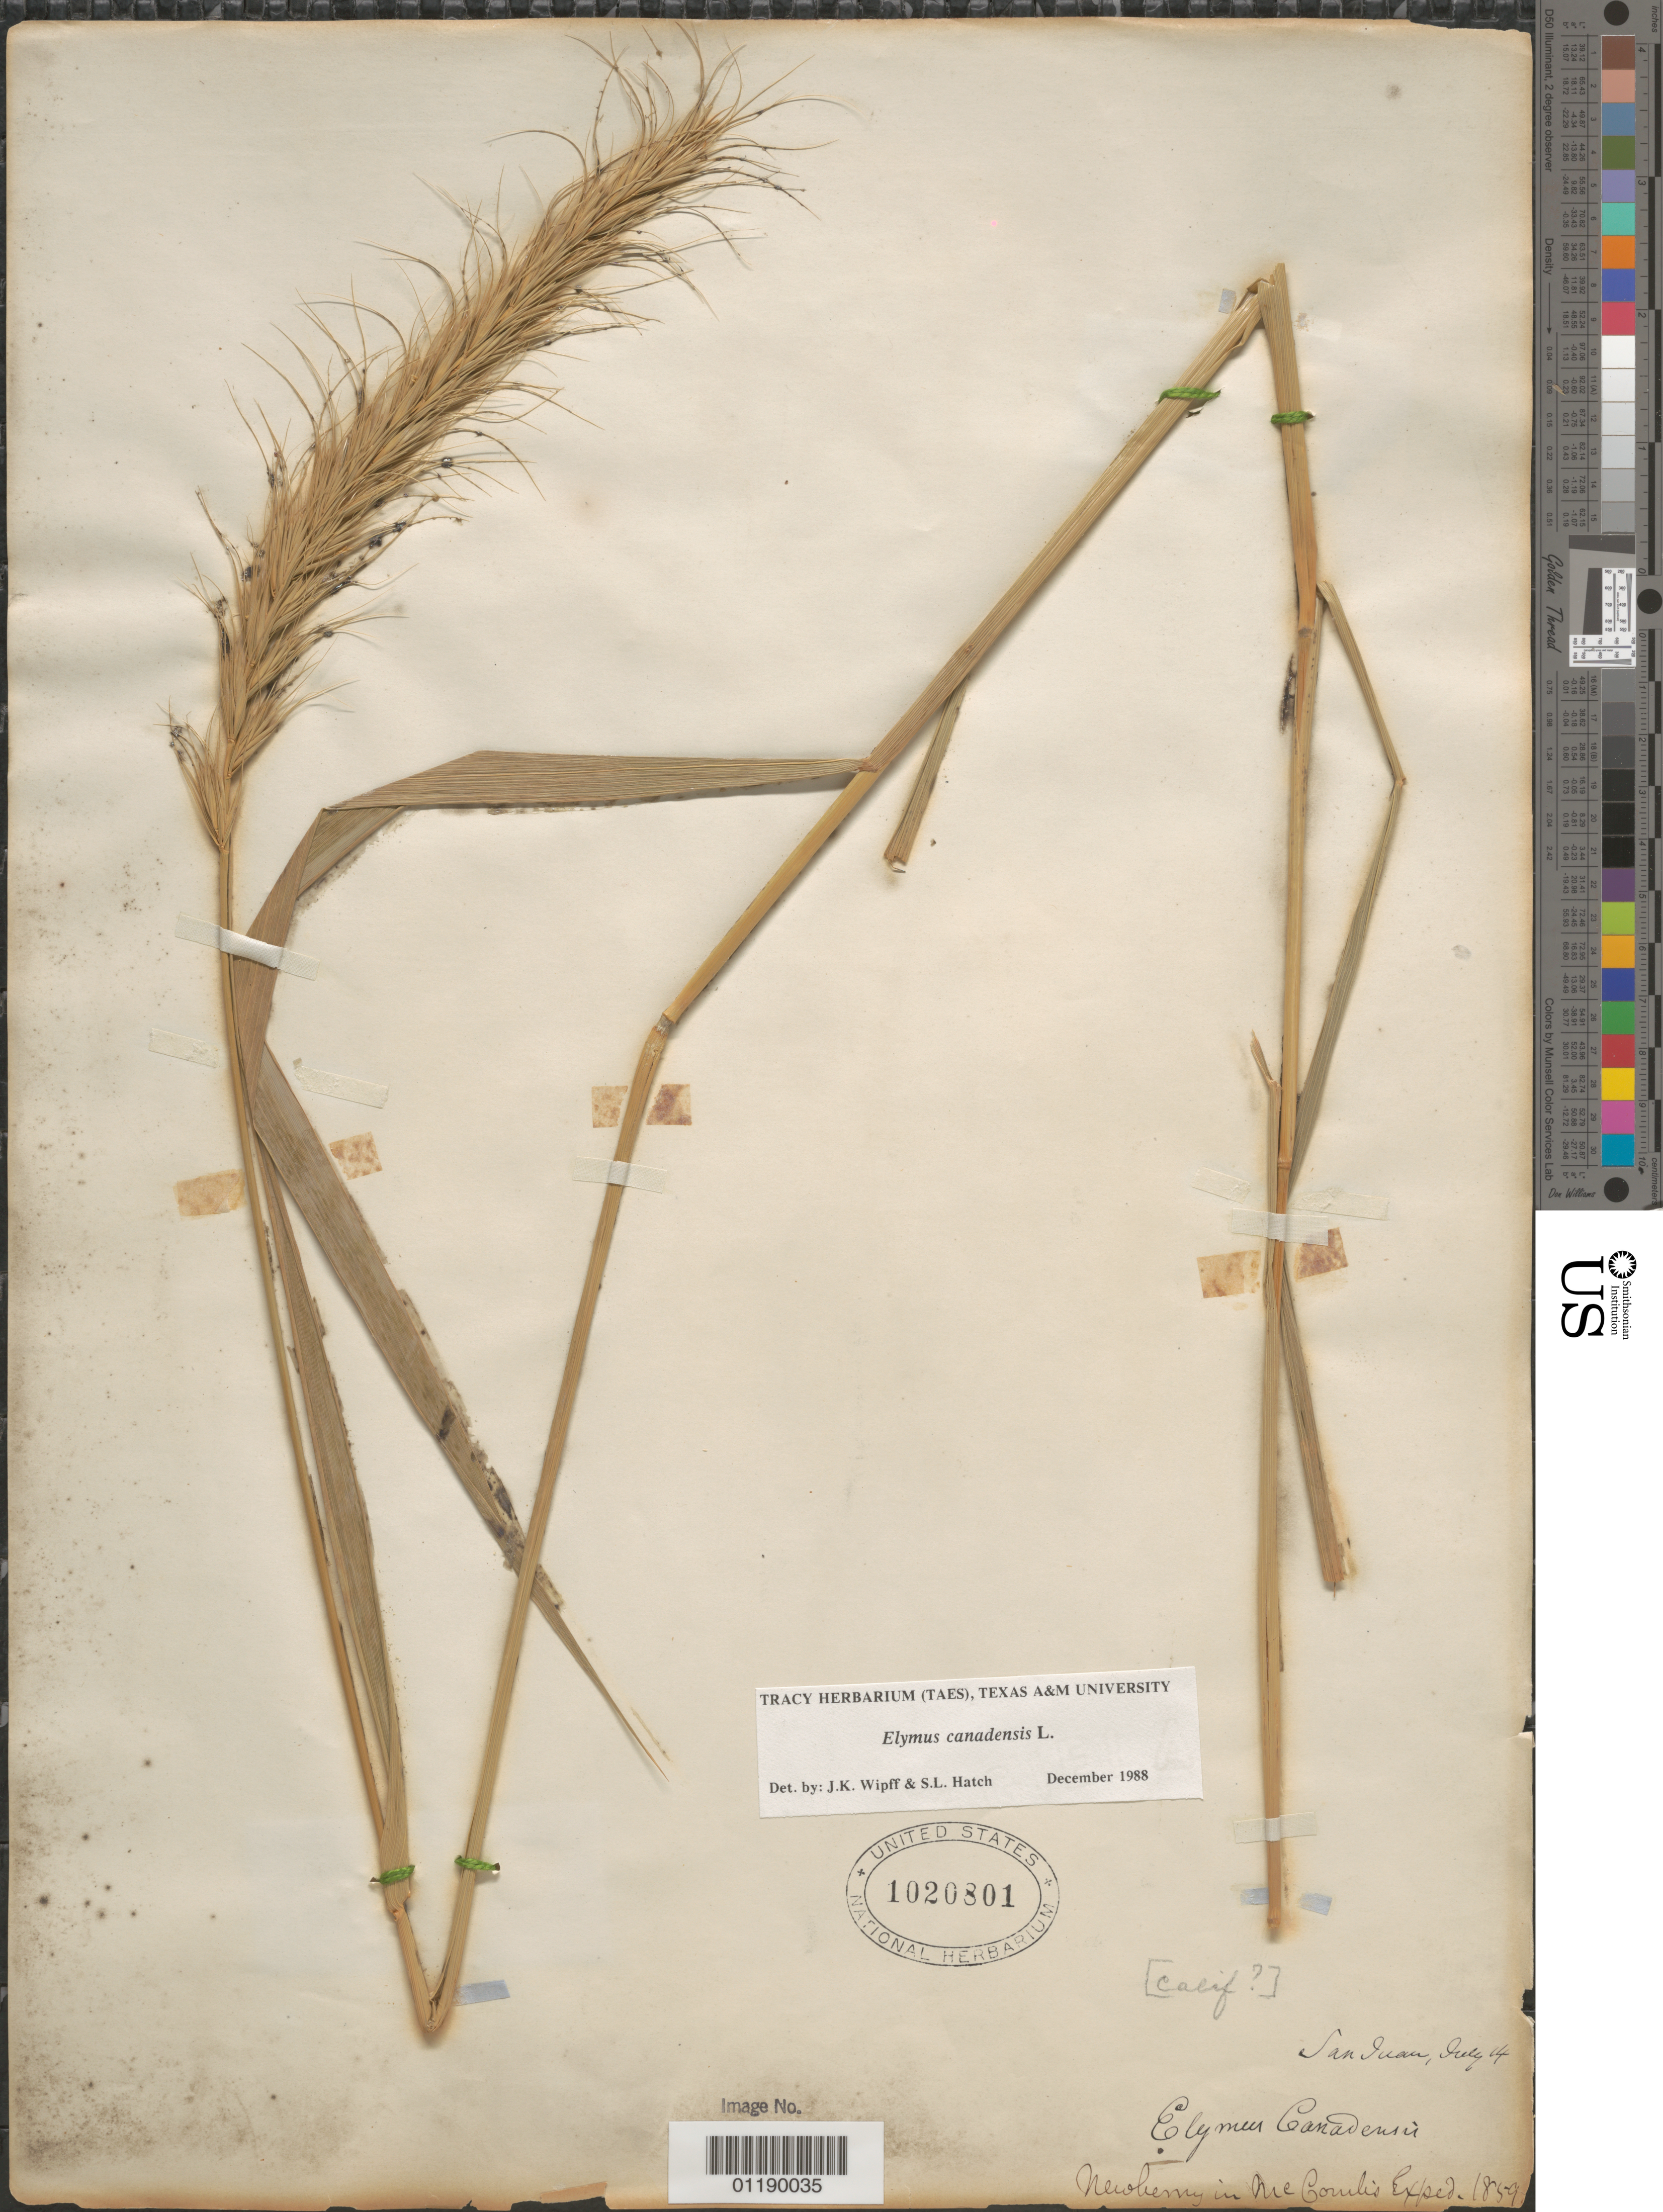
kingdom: Plantae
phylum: Tracheophyta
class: Liliopsida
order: Poales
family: Poaceae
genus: Elymus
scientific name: Elymus canadensis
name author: L.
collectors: J. S. Newberry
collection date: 1859-07-14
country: United States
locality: San Juan.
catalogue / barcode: US 1020801